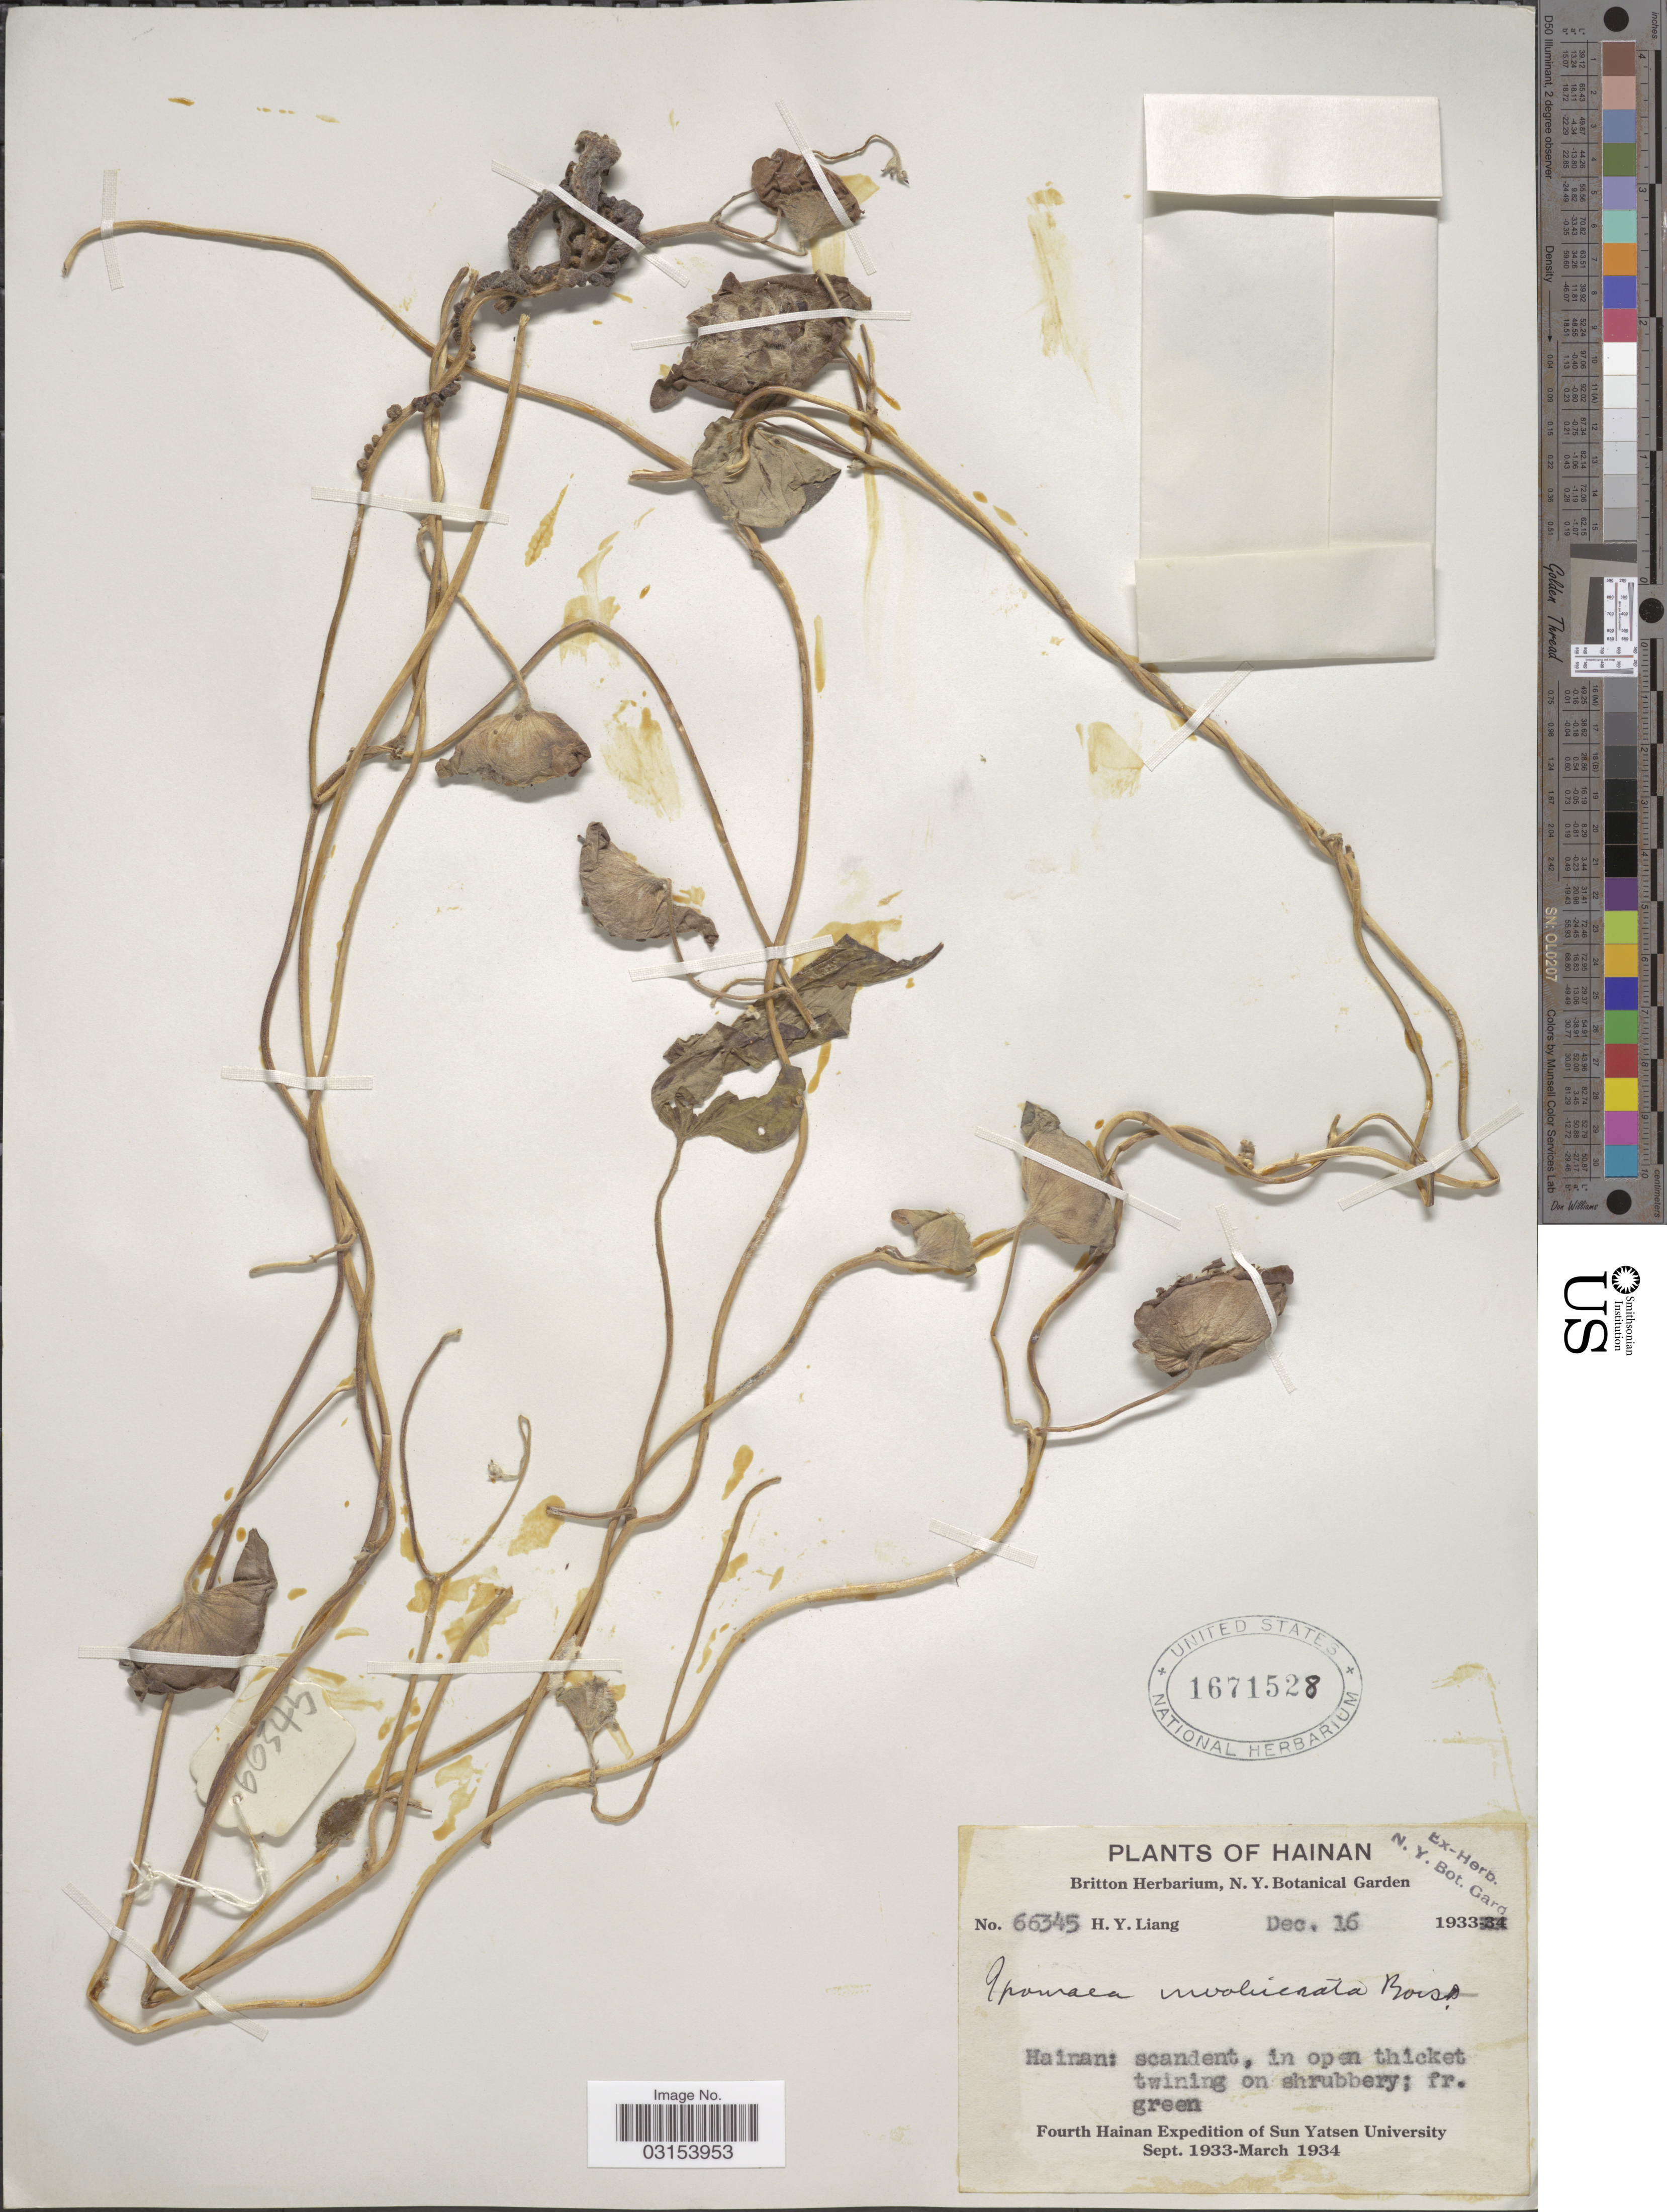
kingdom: Plantae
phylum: Tracheophyta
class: Magnoliopsida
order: Solanales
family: Convolvulaceae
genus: Ipomoea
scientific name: Ipomoea involucrata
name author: P. Beauv.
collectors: H. Y. Liang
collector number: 66345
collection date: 1933-12-16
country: China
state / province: Hainan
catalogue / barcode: US 1671528